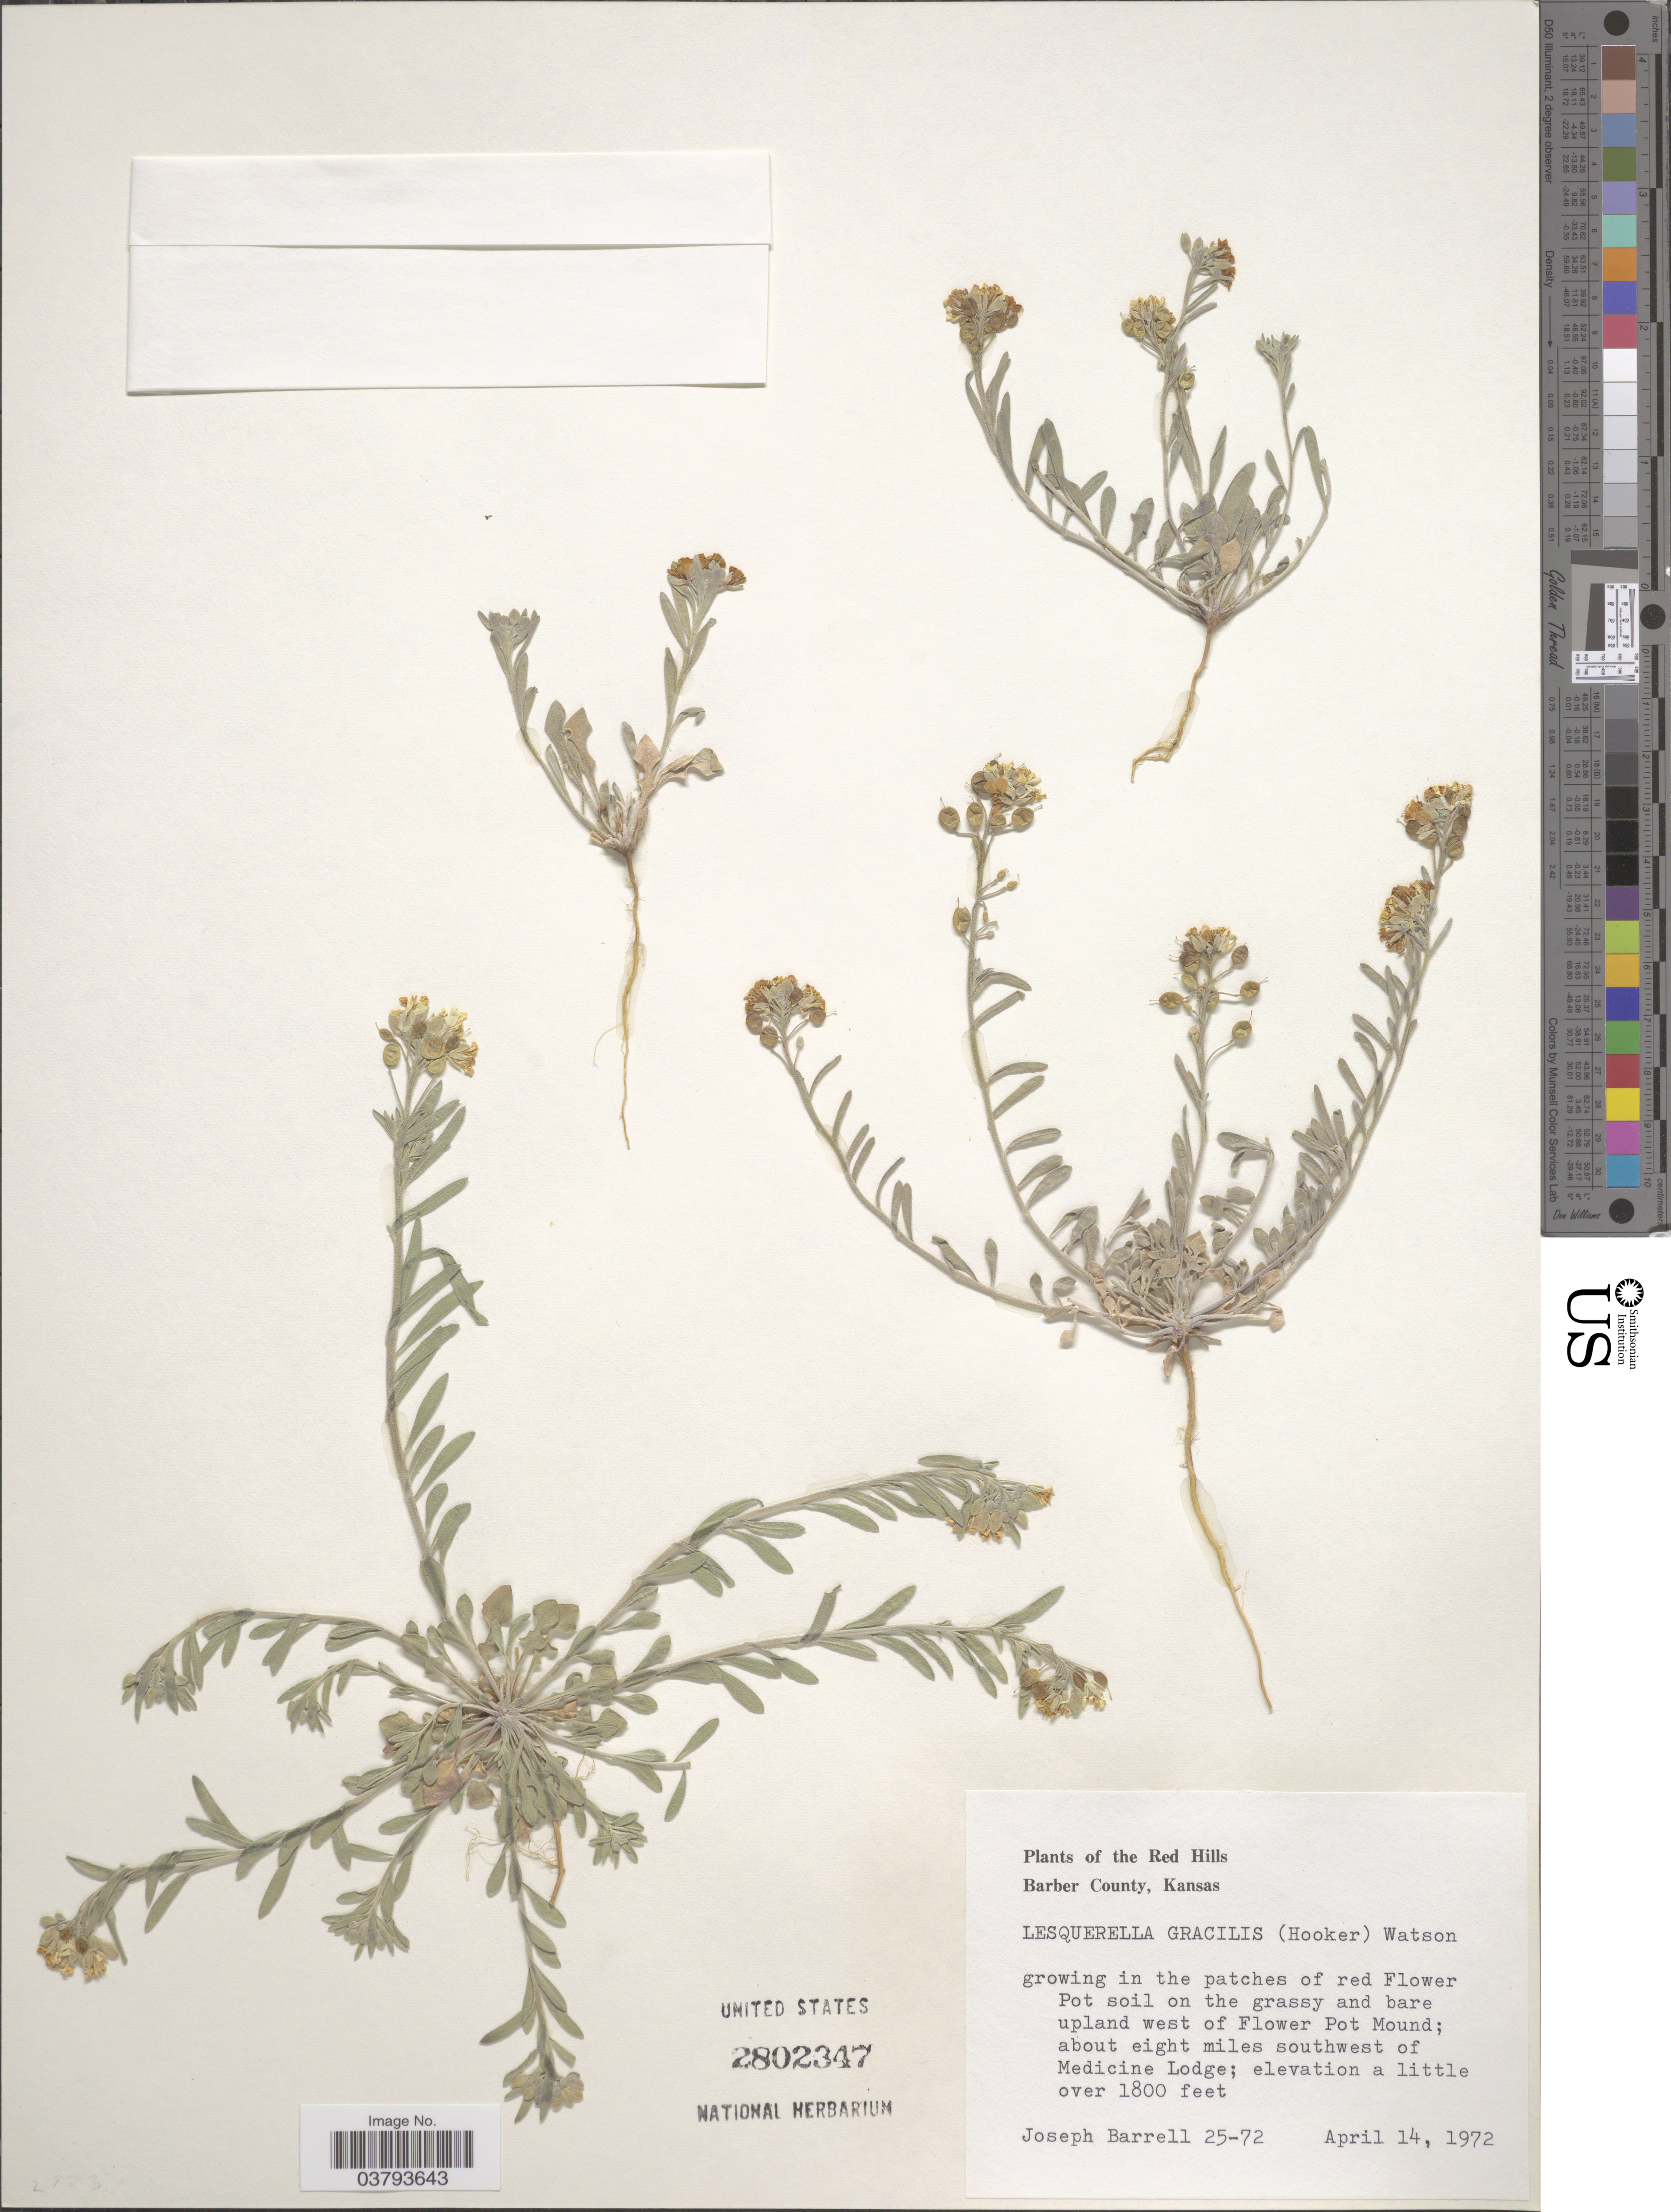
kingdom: Plantae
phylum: Tracheophyta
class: Magnoliopsida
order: Brassicales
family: Brassicaceae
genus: Lesquerella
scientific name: Lesquerella gracilis subsp. nuttallii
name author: (Torr. & A. Gray) Rollins & E.A. Shaw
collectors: J. Barrell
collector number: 25-72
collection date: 1972-04-14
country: United States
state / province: Kansas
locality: The Red HIlls. Barber County. On the grassy and bare upland west of Flower Pot Mound; about eight miles southwest of Medicine Lodge.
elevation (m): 549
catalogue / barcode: US 2802347